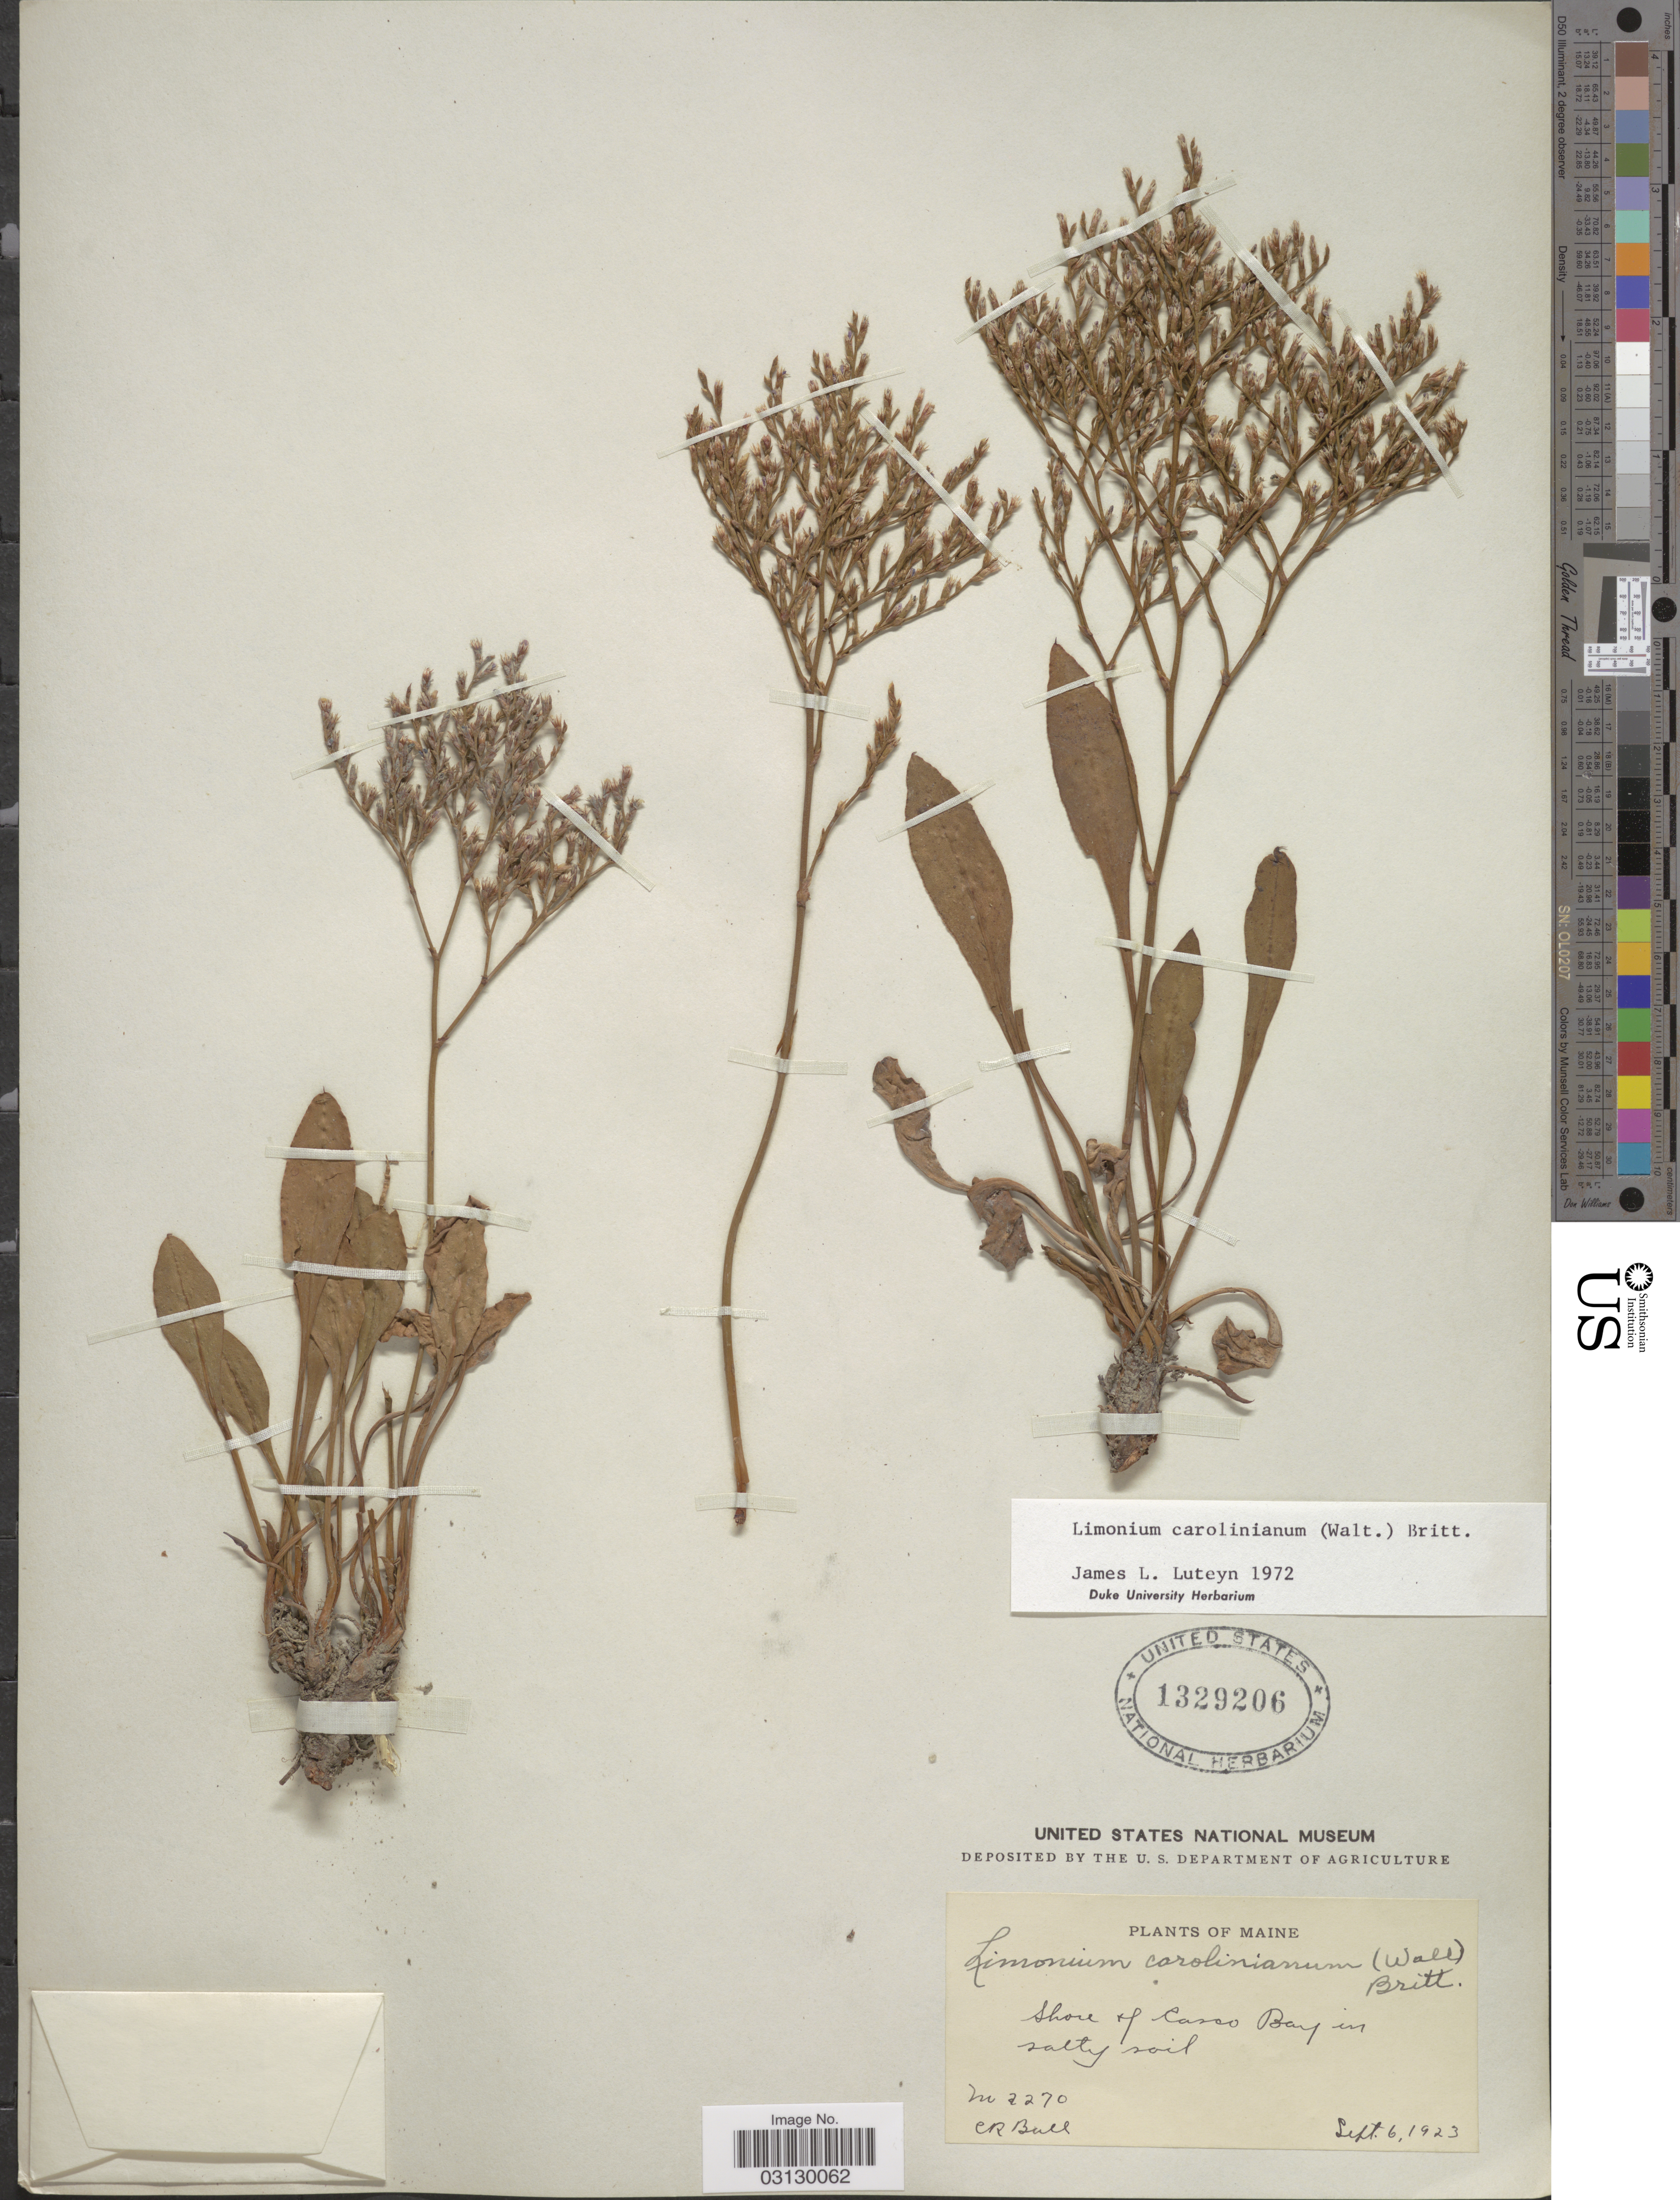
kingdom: Plantae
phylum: Tracheophyta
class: Magnoliopsida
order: Caryophyllales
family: Plumbaginaceae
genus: Limonium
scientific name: Limonium carolinianum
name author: (Walter) Britton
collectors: C. Bull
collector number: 2270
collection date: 1923-09-06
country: United States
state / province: Maine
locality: Shore of Casco Bay in salty soil.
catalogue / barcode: US 1329206